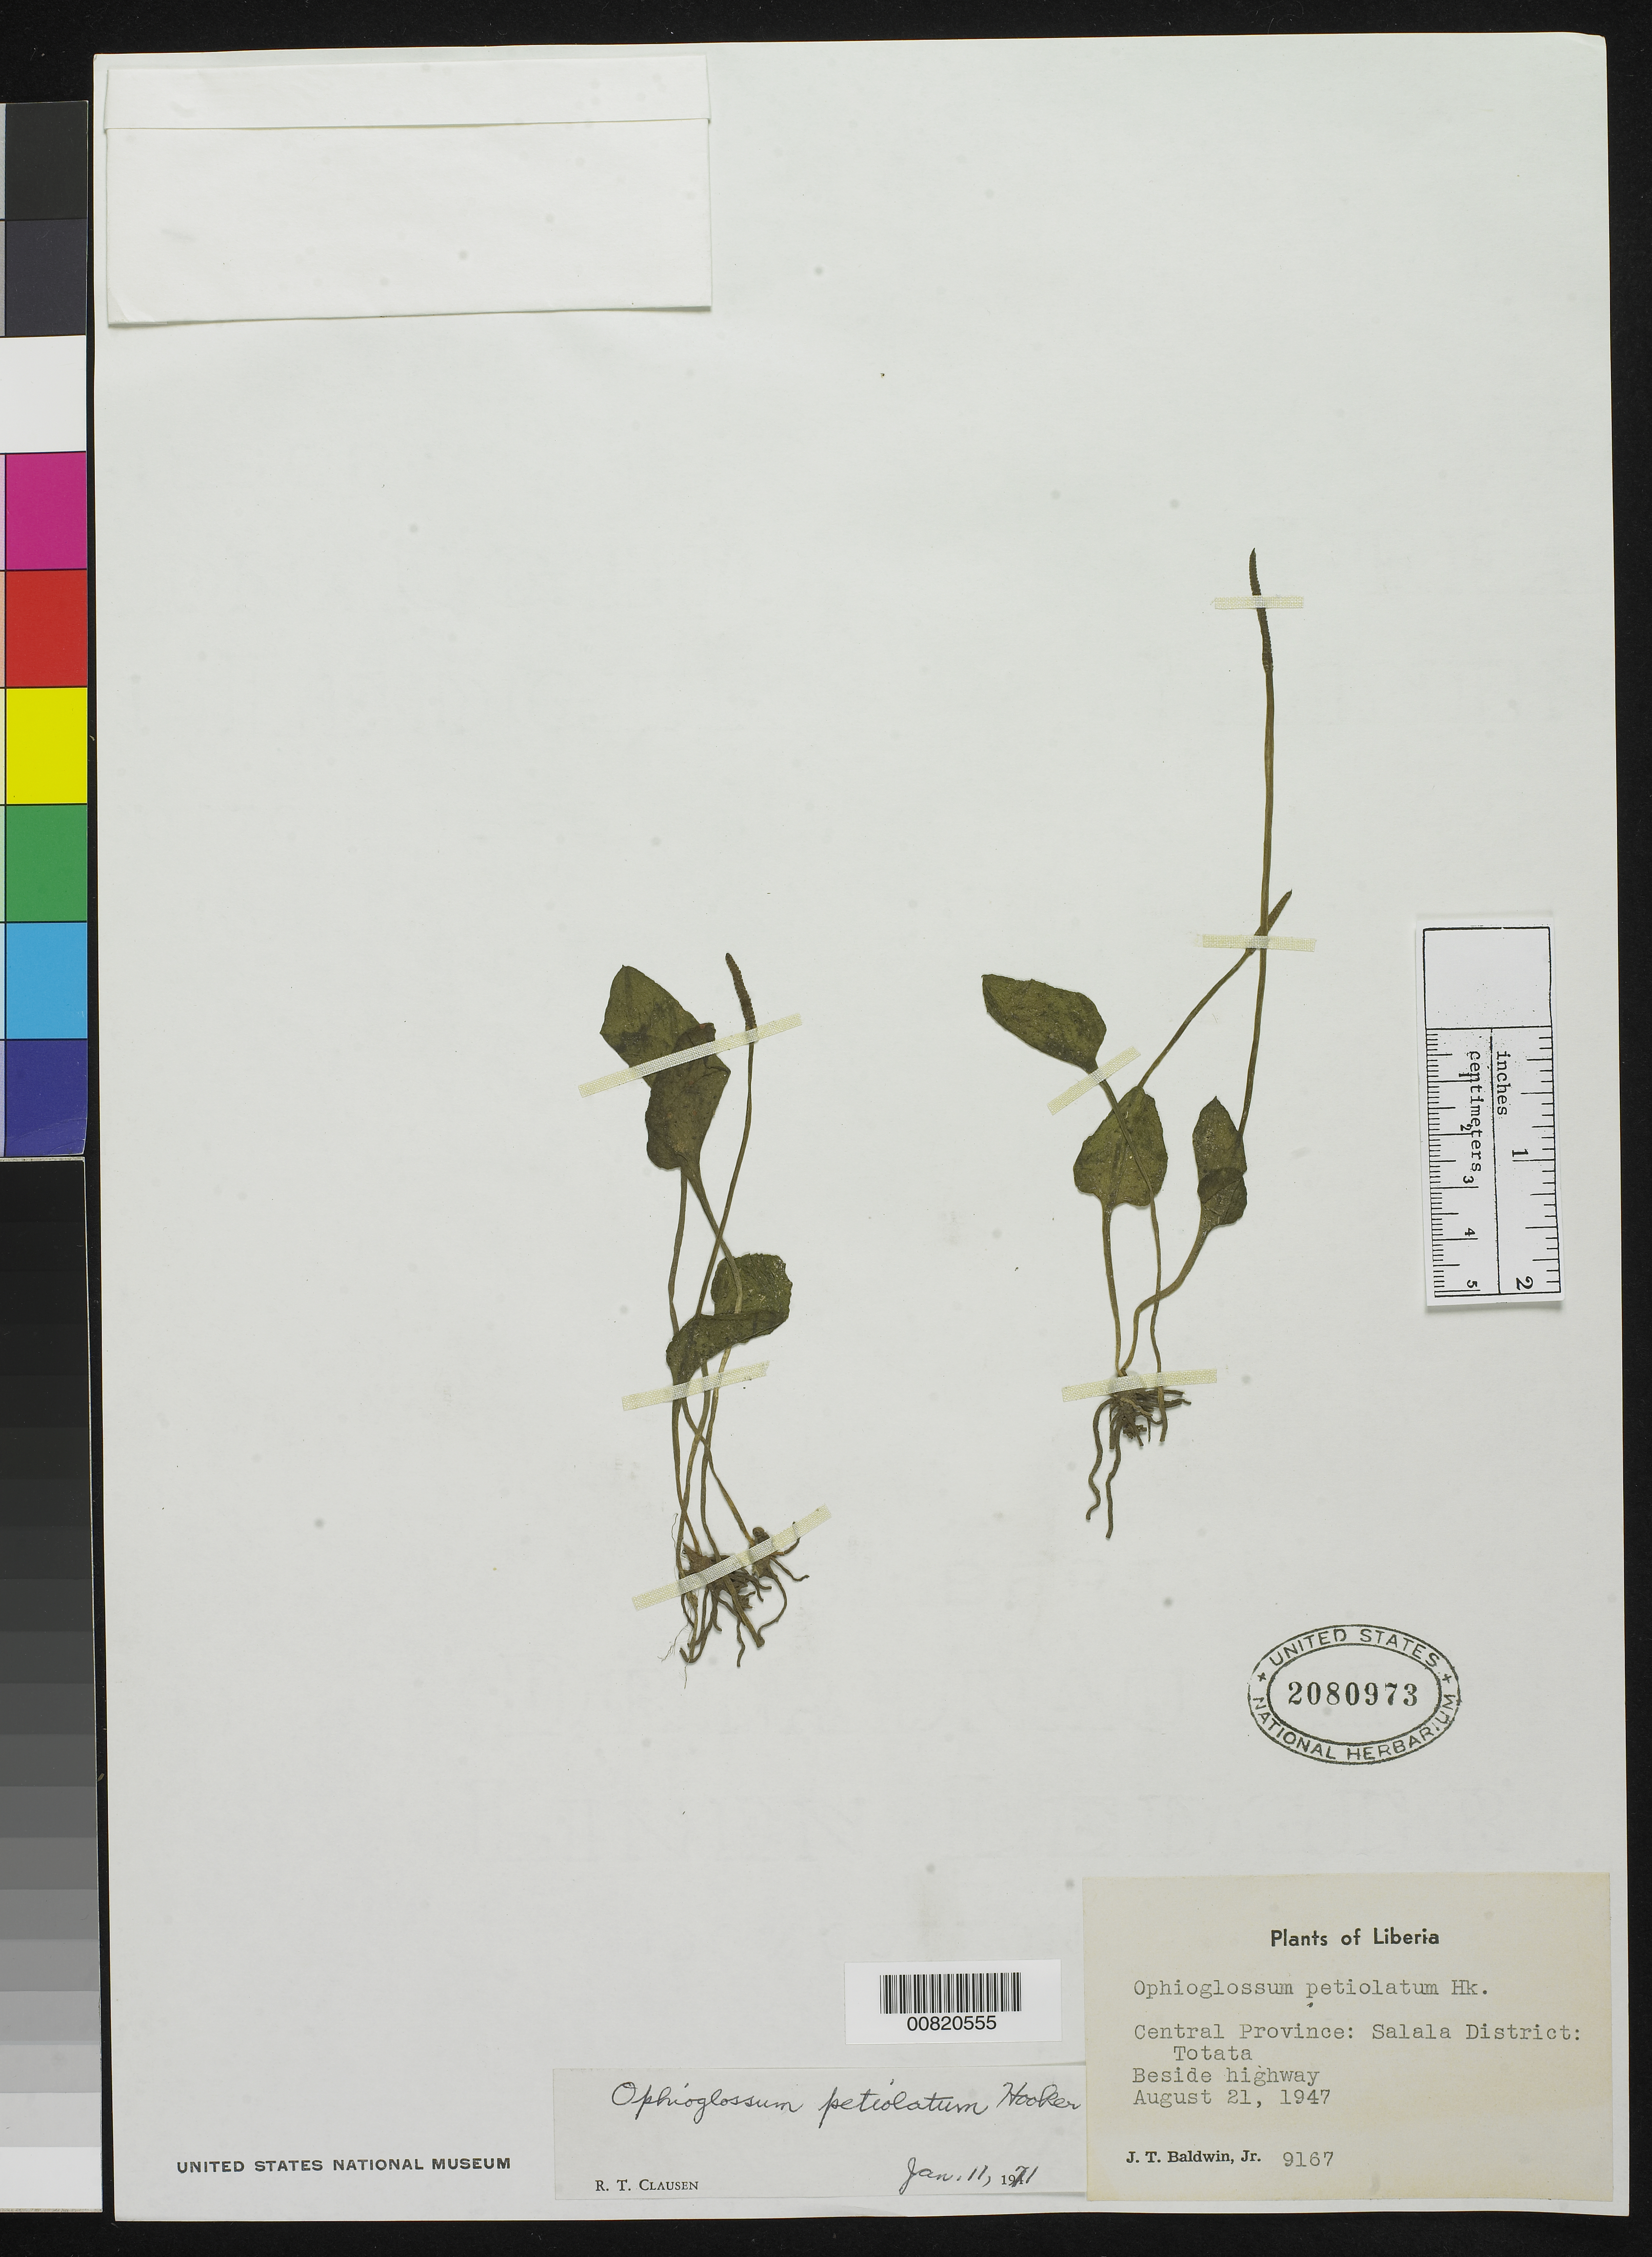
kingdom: Plantae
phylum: Tracheophyta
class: Polypodiopsida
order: Ophioglossales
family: Ophioglossaceae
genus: Ophioglossum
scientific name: Ophioglossum petiolatum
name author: Hook.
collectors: J. T. Baldwin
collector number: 9167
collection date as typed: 21 Aug 1947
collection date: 1947-08-21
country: Liberia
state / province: Bong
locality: Central Province: Salala District, Totata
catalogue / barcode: US 2080973